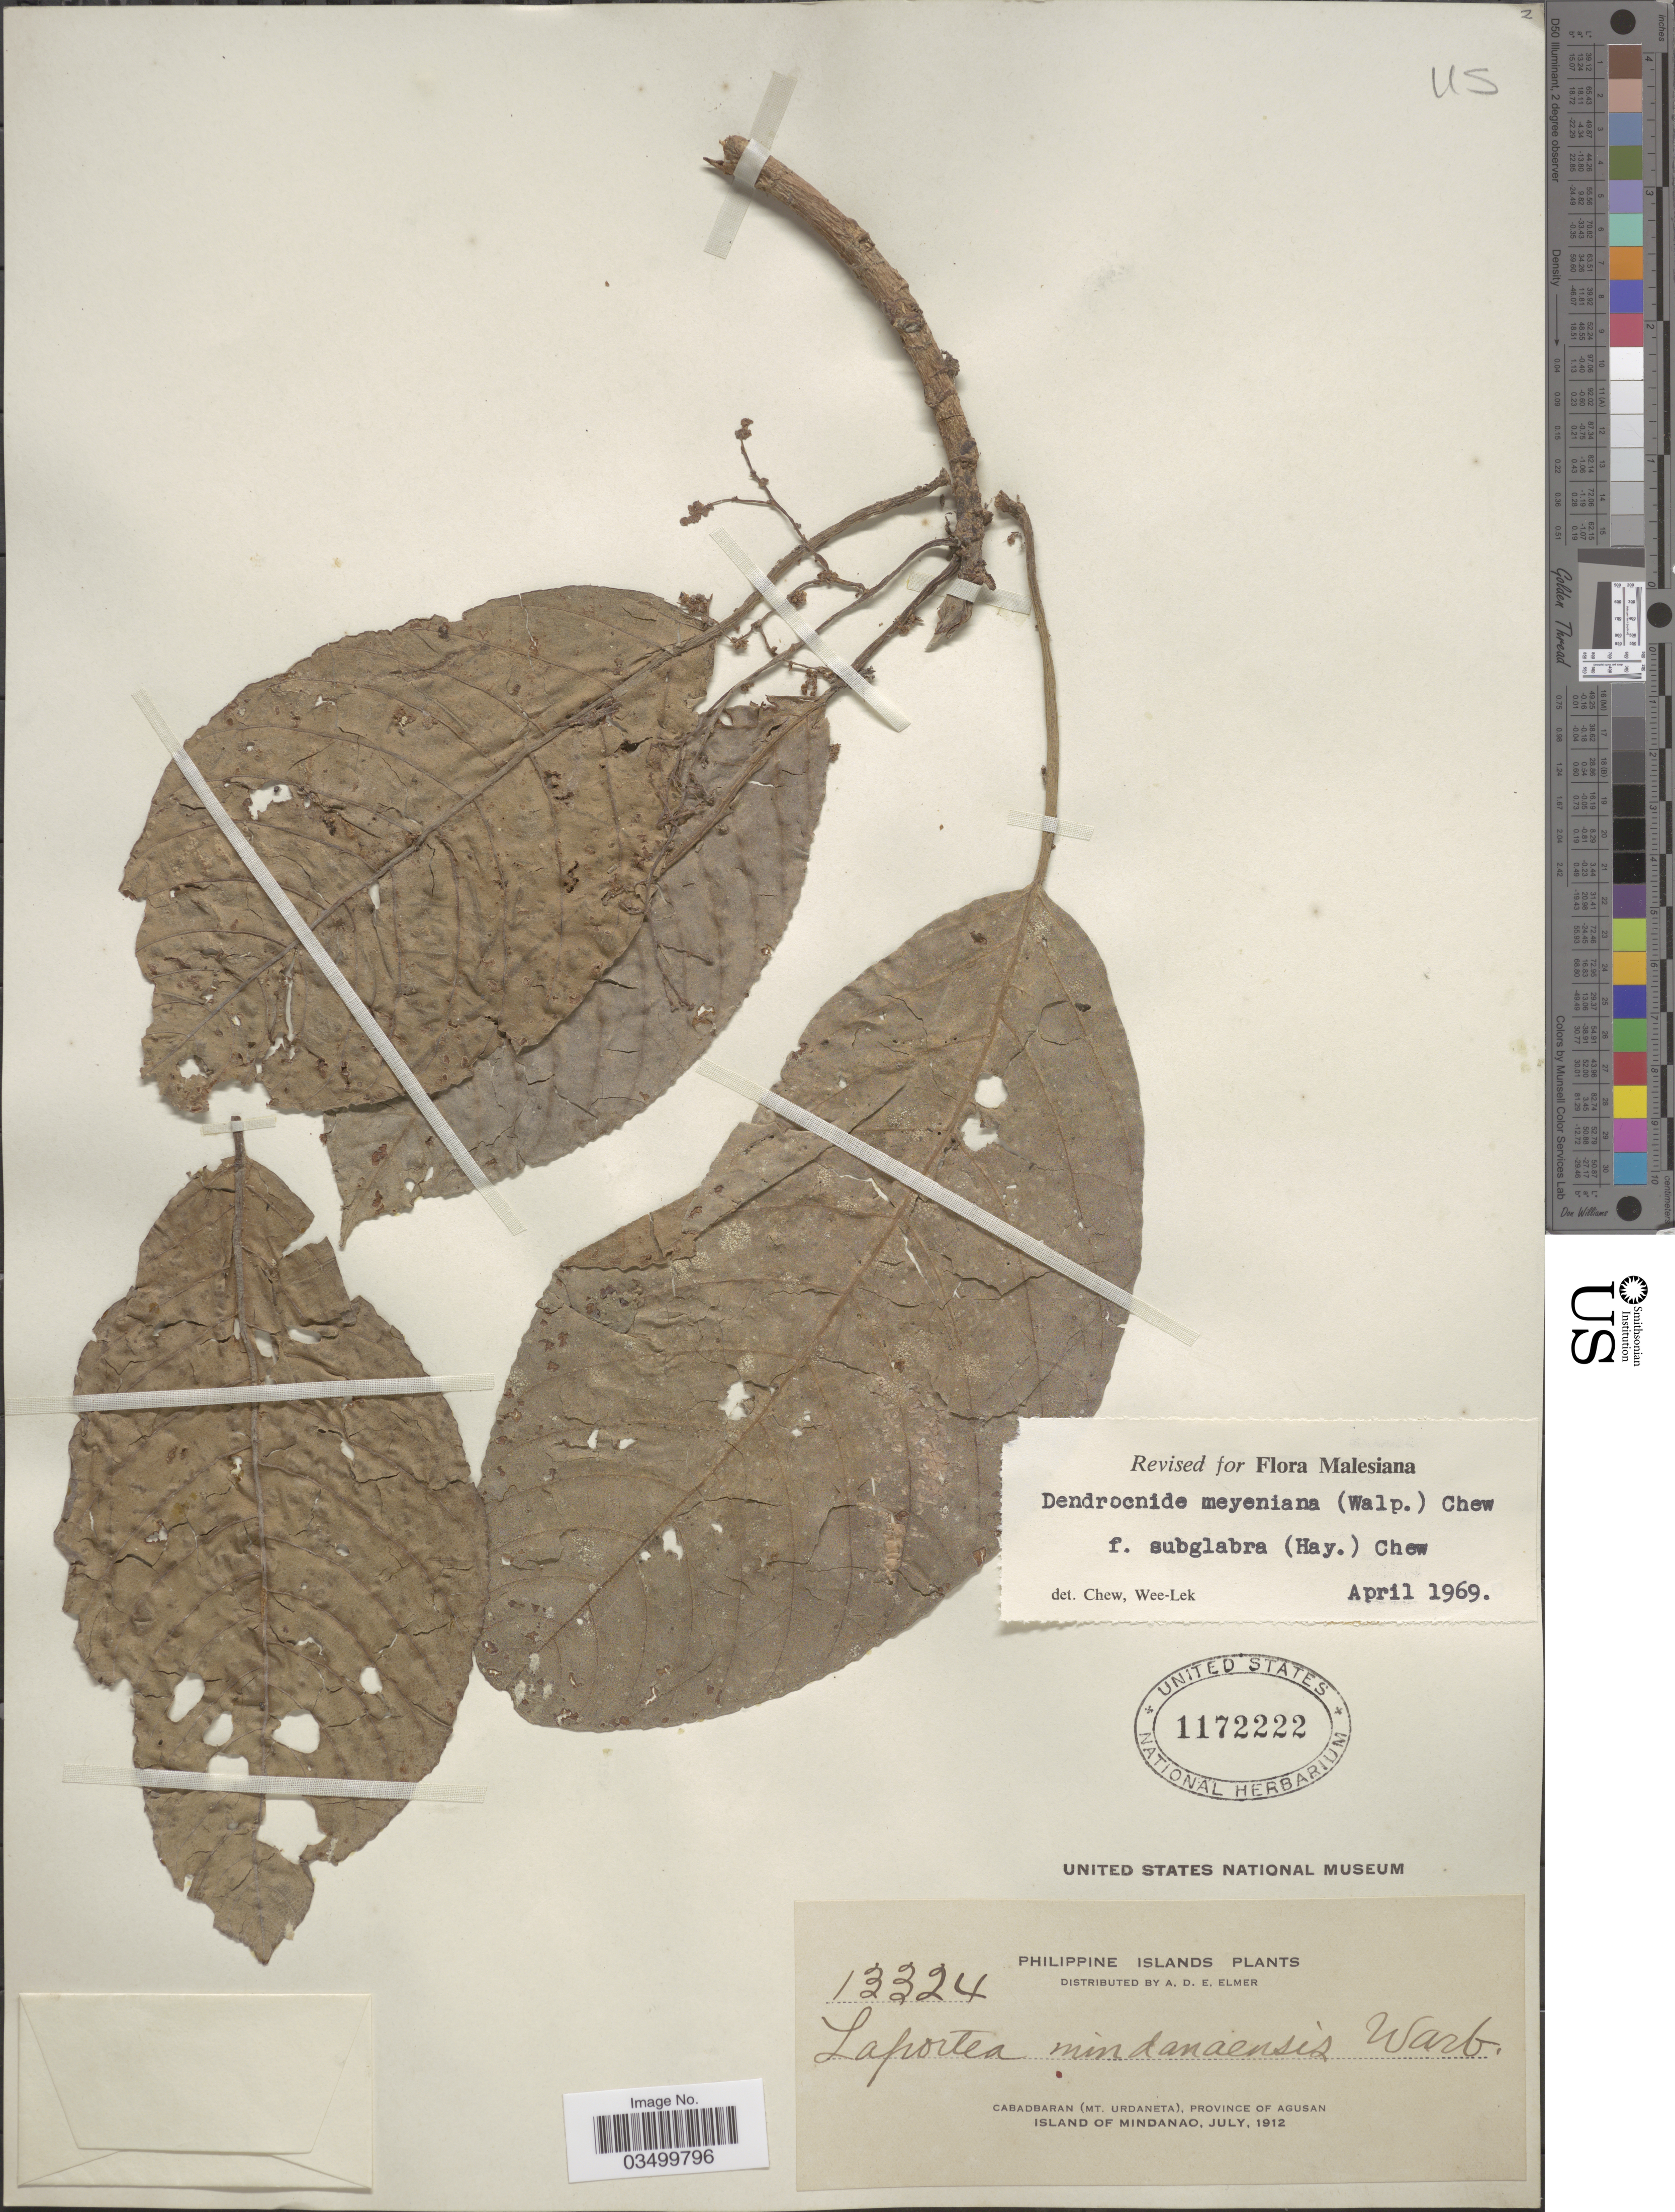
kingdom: Plantae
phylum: Tracheophyta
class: Magnoliopsida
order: Rosales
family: Urticaceae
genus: Dendrocnide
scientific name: Dendrocnide meyeniana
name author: (Walp.) Chew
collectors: A. D. E. Elmer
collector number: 13324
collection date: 1912-07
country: Philippines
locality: Philippine Islands. Cabadbaran (Mt. Urdaneta), Province of Agusan. Island of Mindanao.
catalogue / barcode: US 1172222